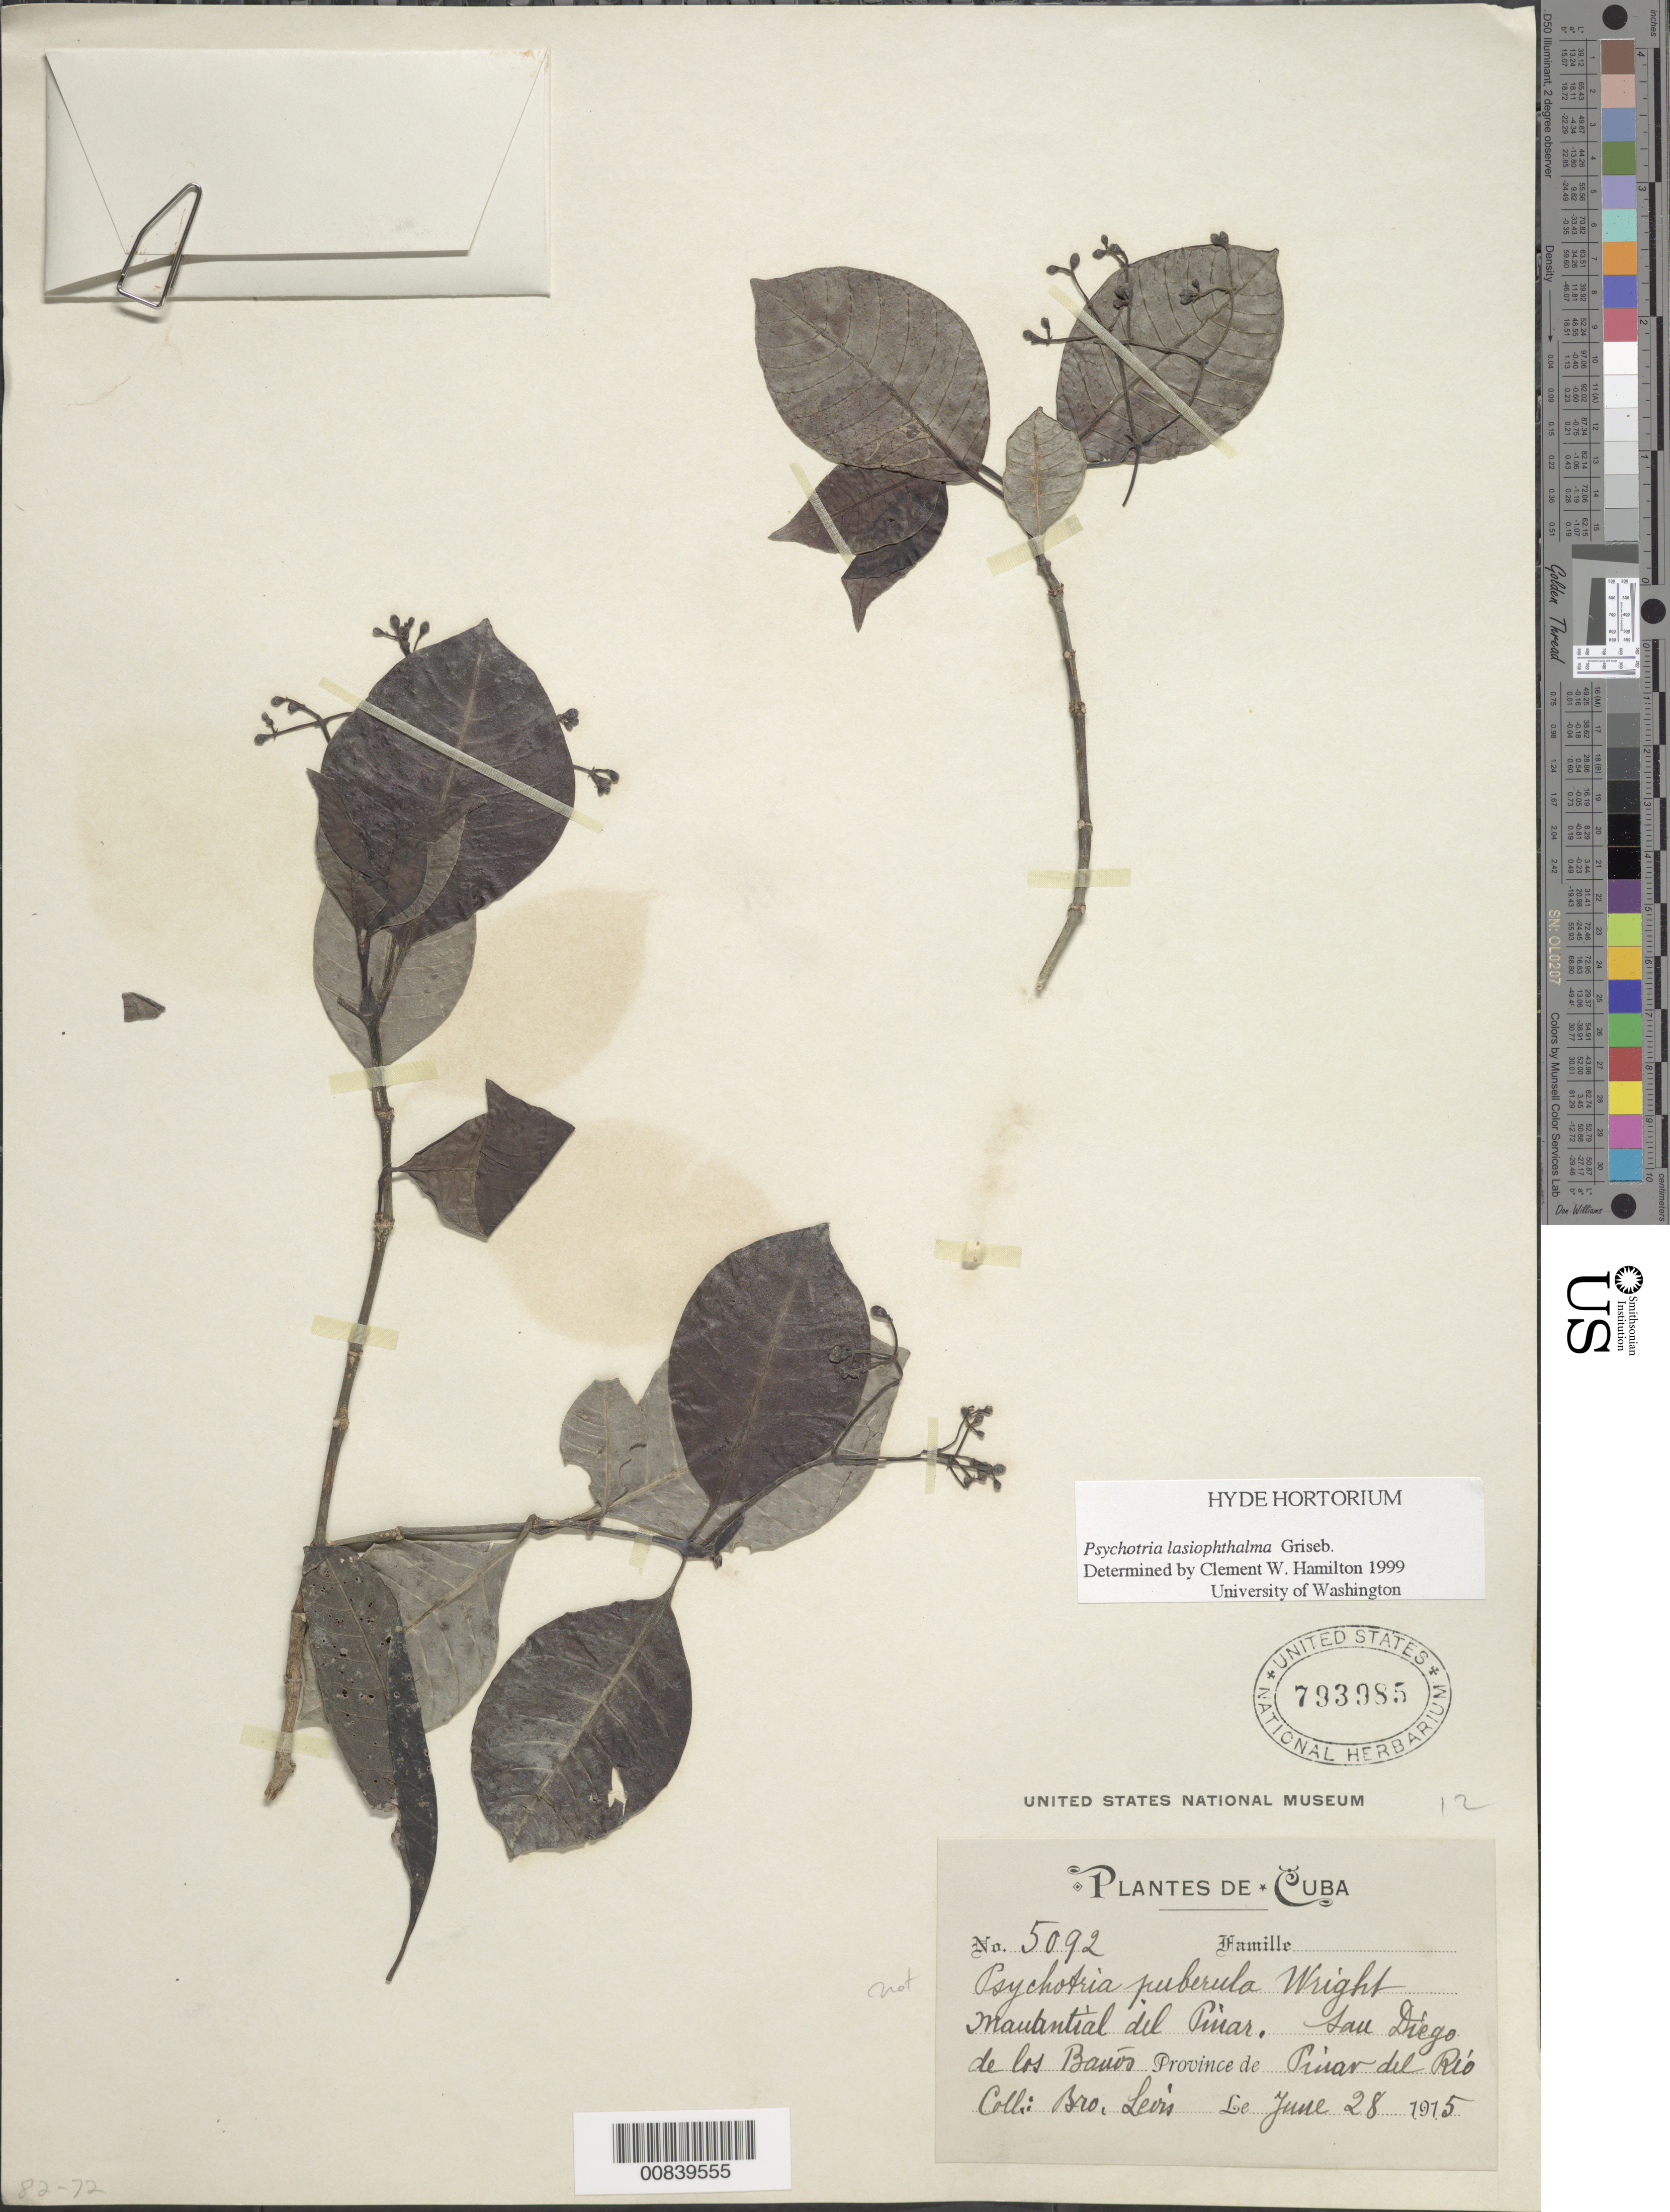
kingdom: Plantae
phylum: Tracheophyta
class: Magnoliopsida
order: Gentianales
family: Rubiaceae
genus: Psychotria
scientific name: Psychotria lasiophthalma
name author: Griseb.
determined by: Hamilton, C. W.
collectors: Bro. León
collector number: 5092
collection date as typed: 28 Jun 1915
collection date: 1915-06-28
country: Cuba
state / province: Pinar del Río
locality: Mautential (sp?) del Pinar. San Diego de los Banos.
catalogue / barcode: US 793985